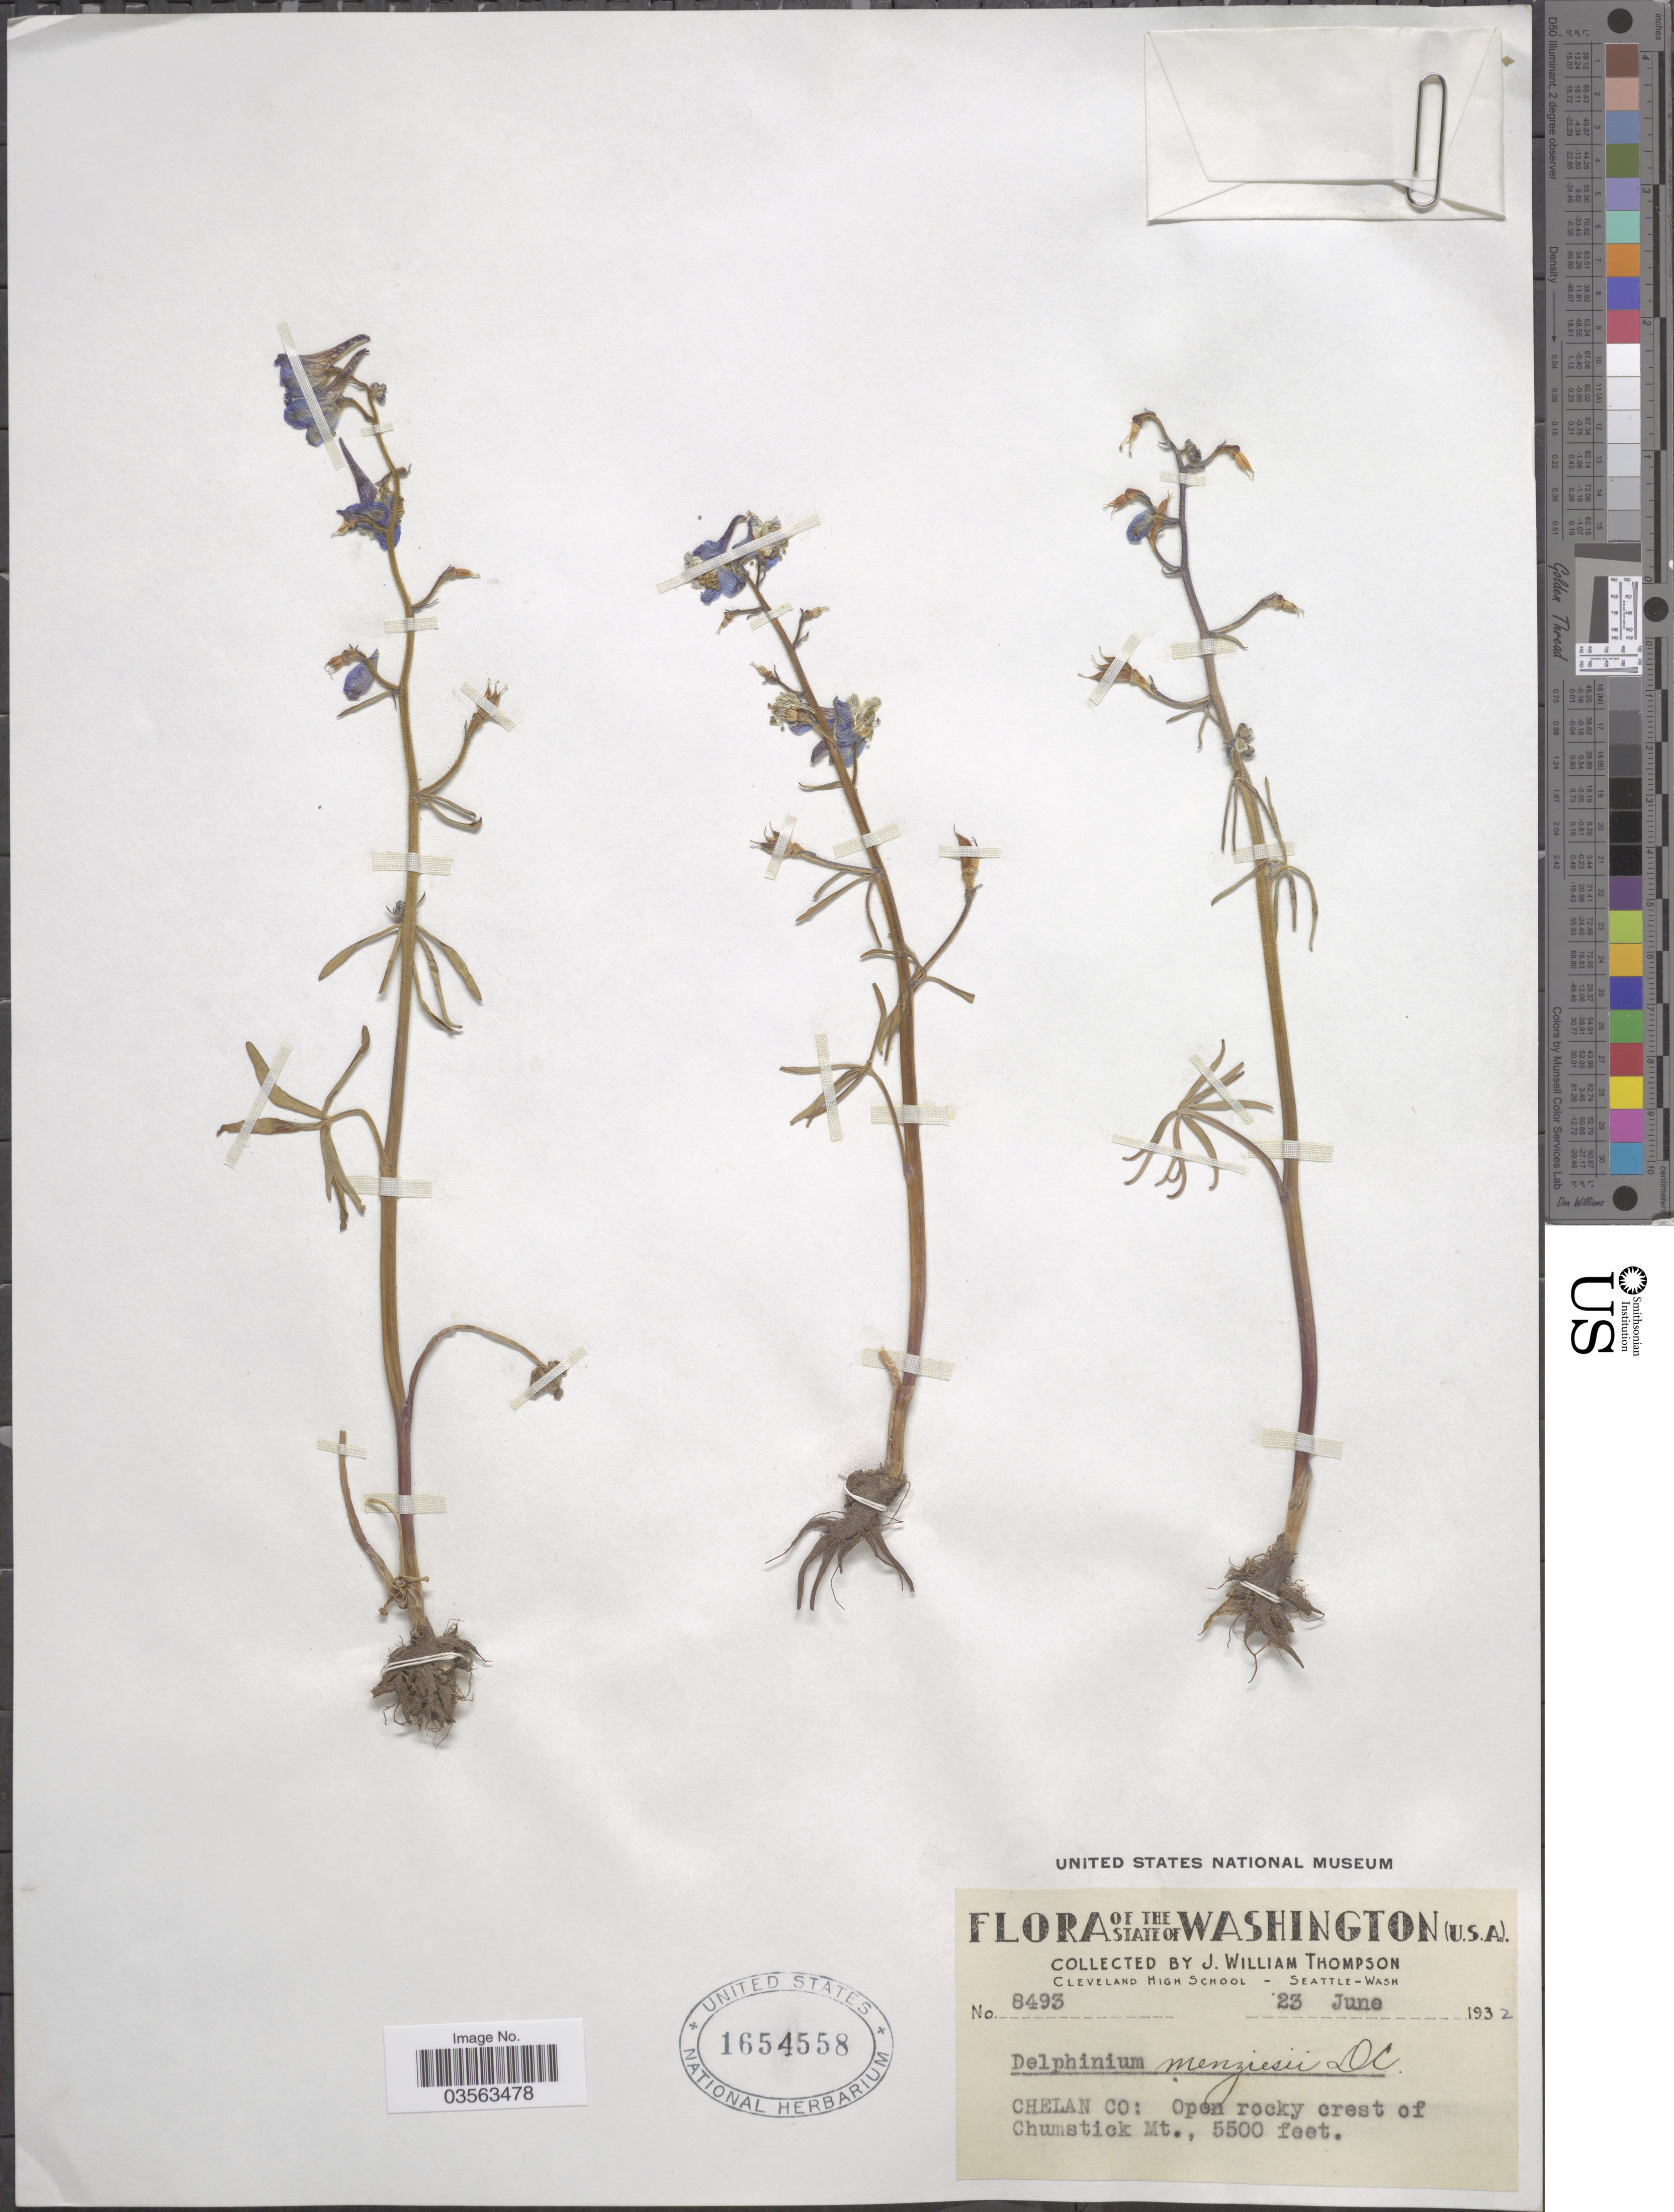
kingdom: Plantae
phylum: Tracheophyta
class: Magnoliopsida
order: Ranunculales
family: Ranunculaceae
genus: Delphinium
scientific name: Delphinium menziesii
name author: DC.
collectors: J. W. Thompson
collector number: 8493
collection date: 1932-06-23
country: United States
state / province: Washington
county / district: Chelan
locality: Chelan Co: Open rocky crest of Chumstick Mt.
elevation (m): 1676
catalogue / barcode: US 1654558